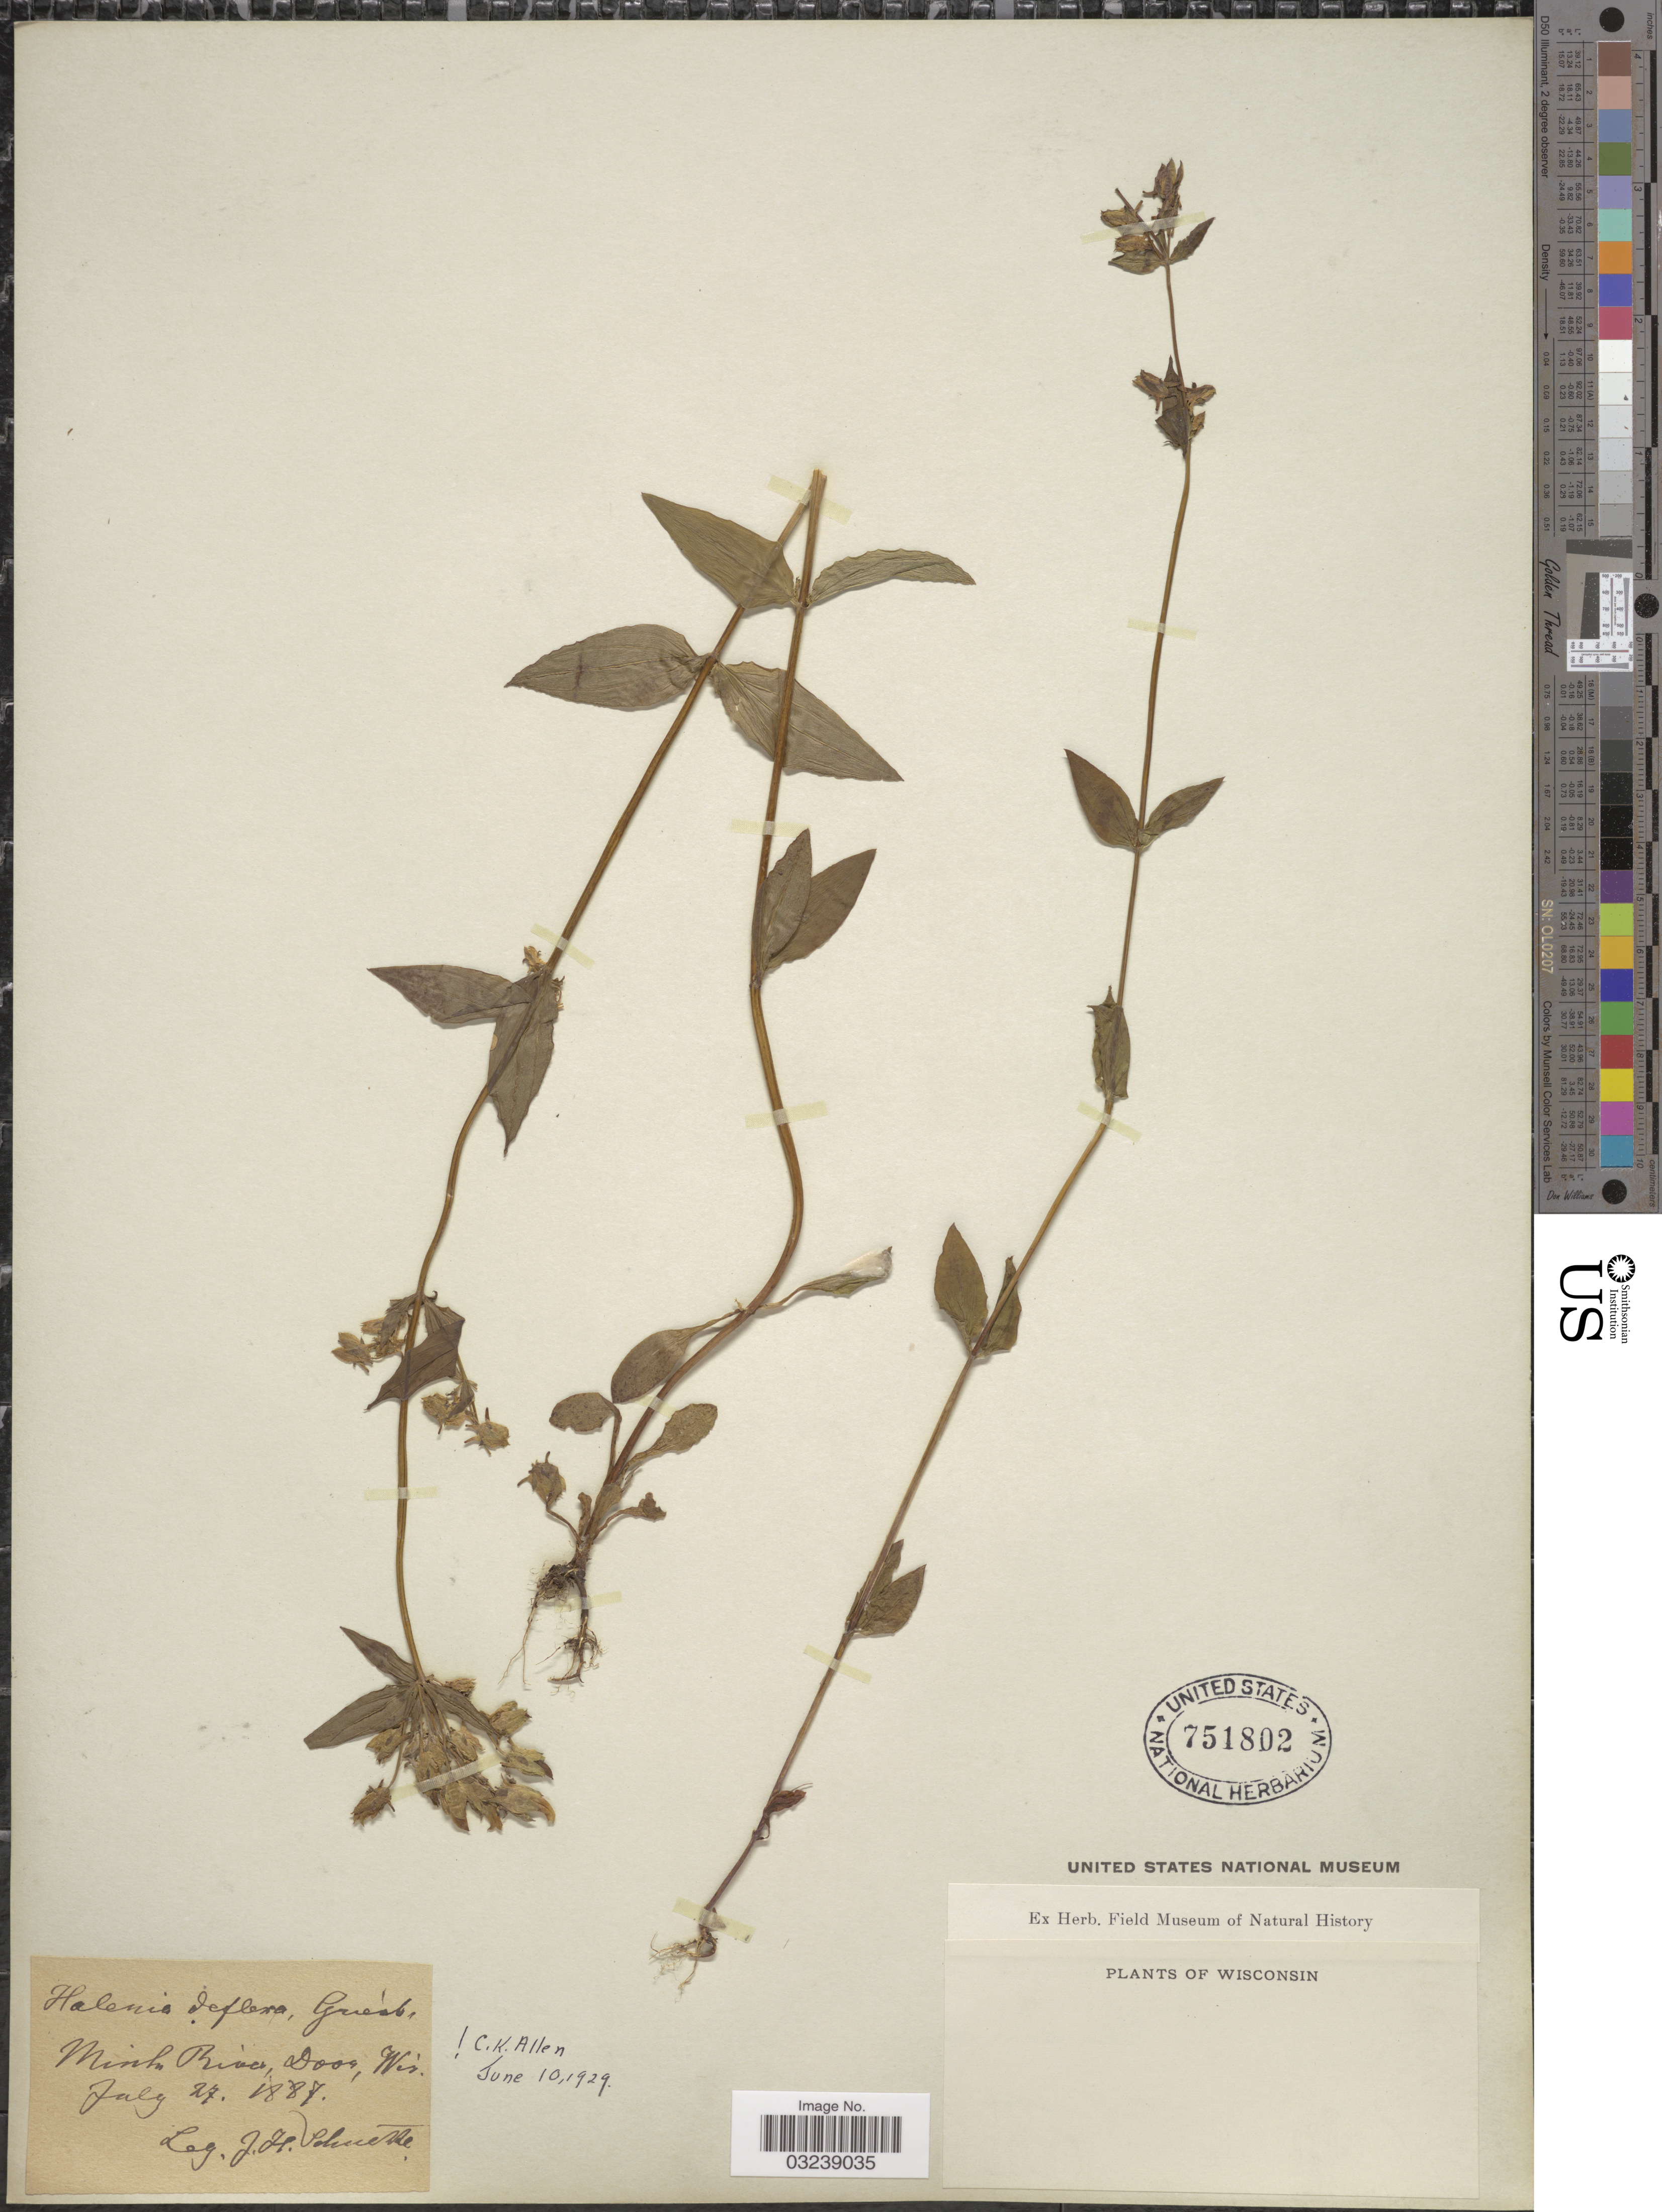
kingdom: Plantae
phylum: Tracheophyta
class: Magnoliopsida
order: Gentianales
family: Gentianaceae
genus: Halenia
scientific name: Halenia deflexa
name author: (Sm.) Griseb.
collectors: J. H. Schuette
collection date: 1887-07-27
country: United States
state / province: Wisconsin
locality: Mink River, Door, Wis.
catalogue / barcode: US 751802